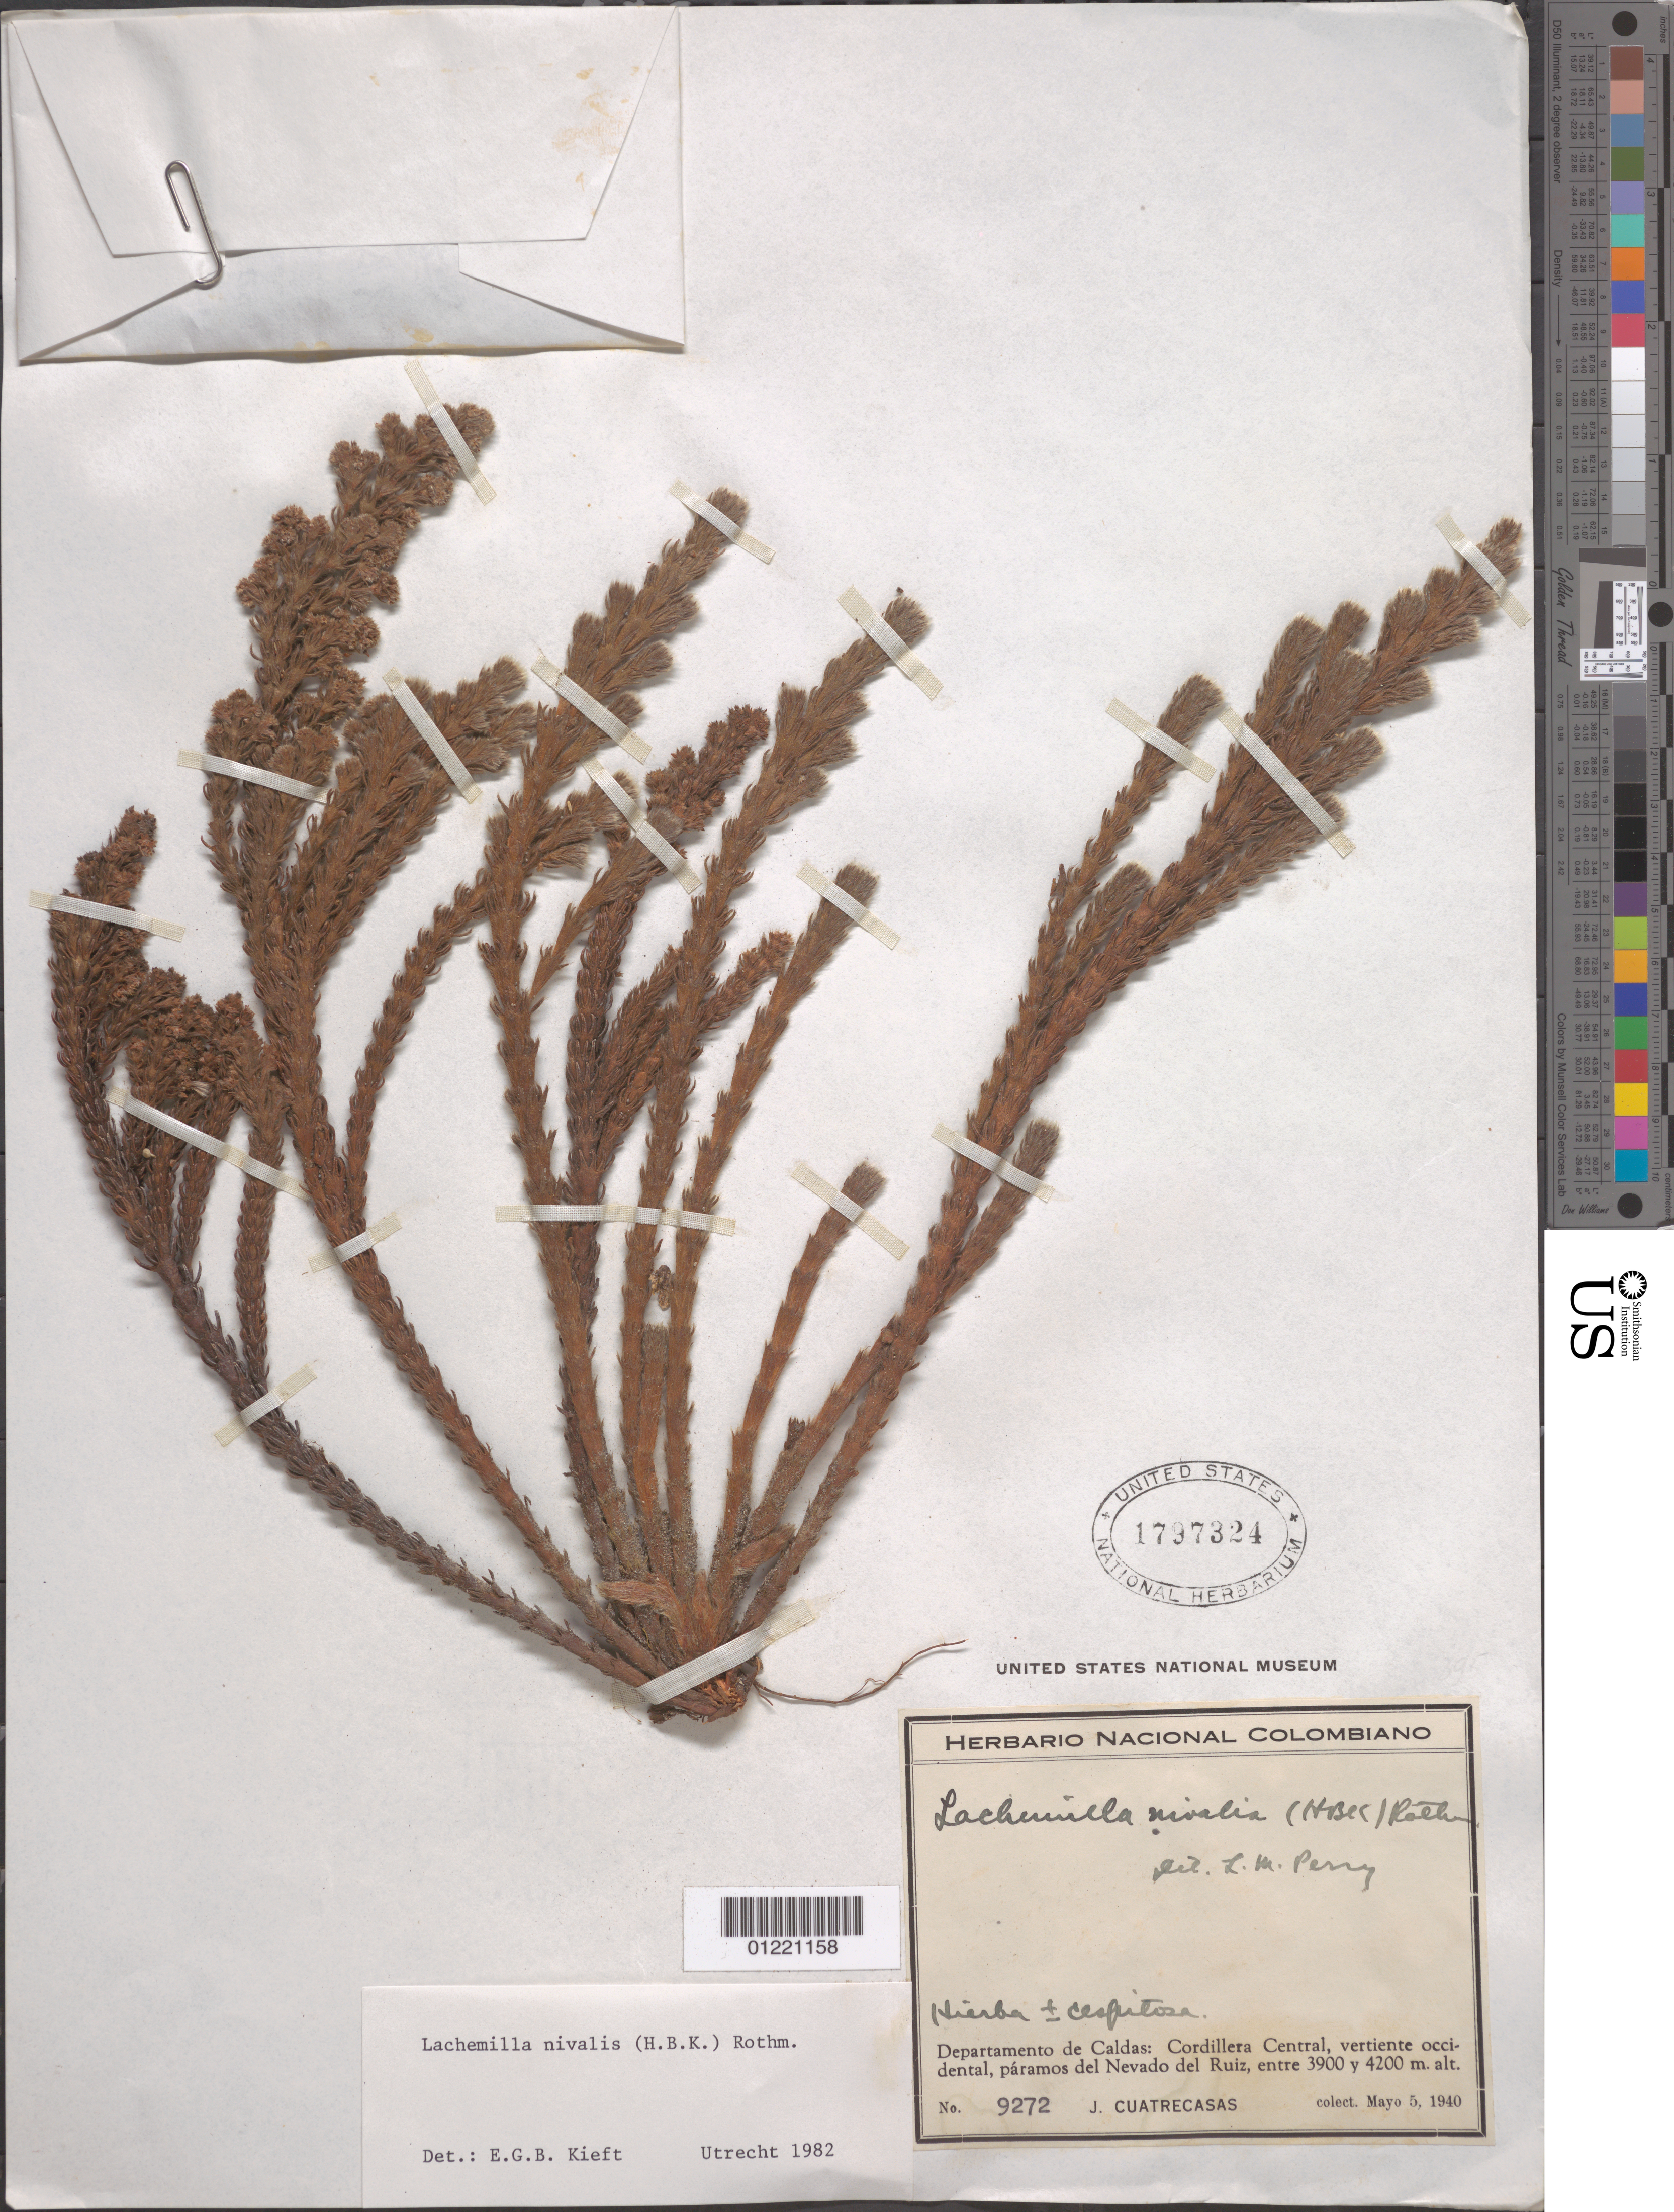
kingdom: Plantae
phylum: Tracheophyta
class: Magnoliopsida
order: Rosales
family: Rosaceae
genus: Lachemilla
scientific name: Lachemilla nivalis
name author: (Kunth) Rothm.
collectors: J. Cuatrecasas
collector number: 9272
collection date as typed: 5-May-40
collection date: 1940-05-05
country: Colombia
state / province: Caldas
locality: Cordillera Central, vertiente occidental, páramos del Nevado del Ruiz.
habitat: paramo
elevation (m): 3900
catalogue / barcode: US 1797324